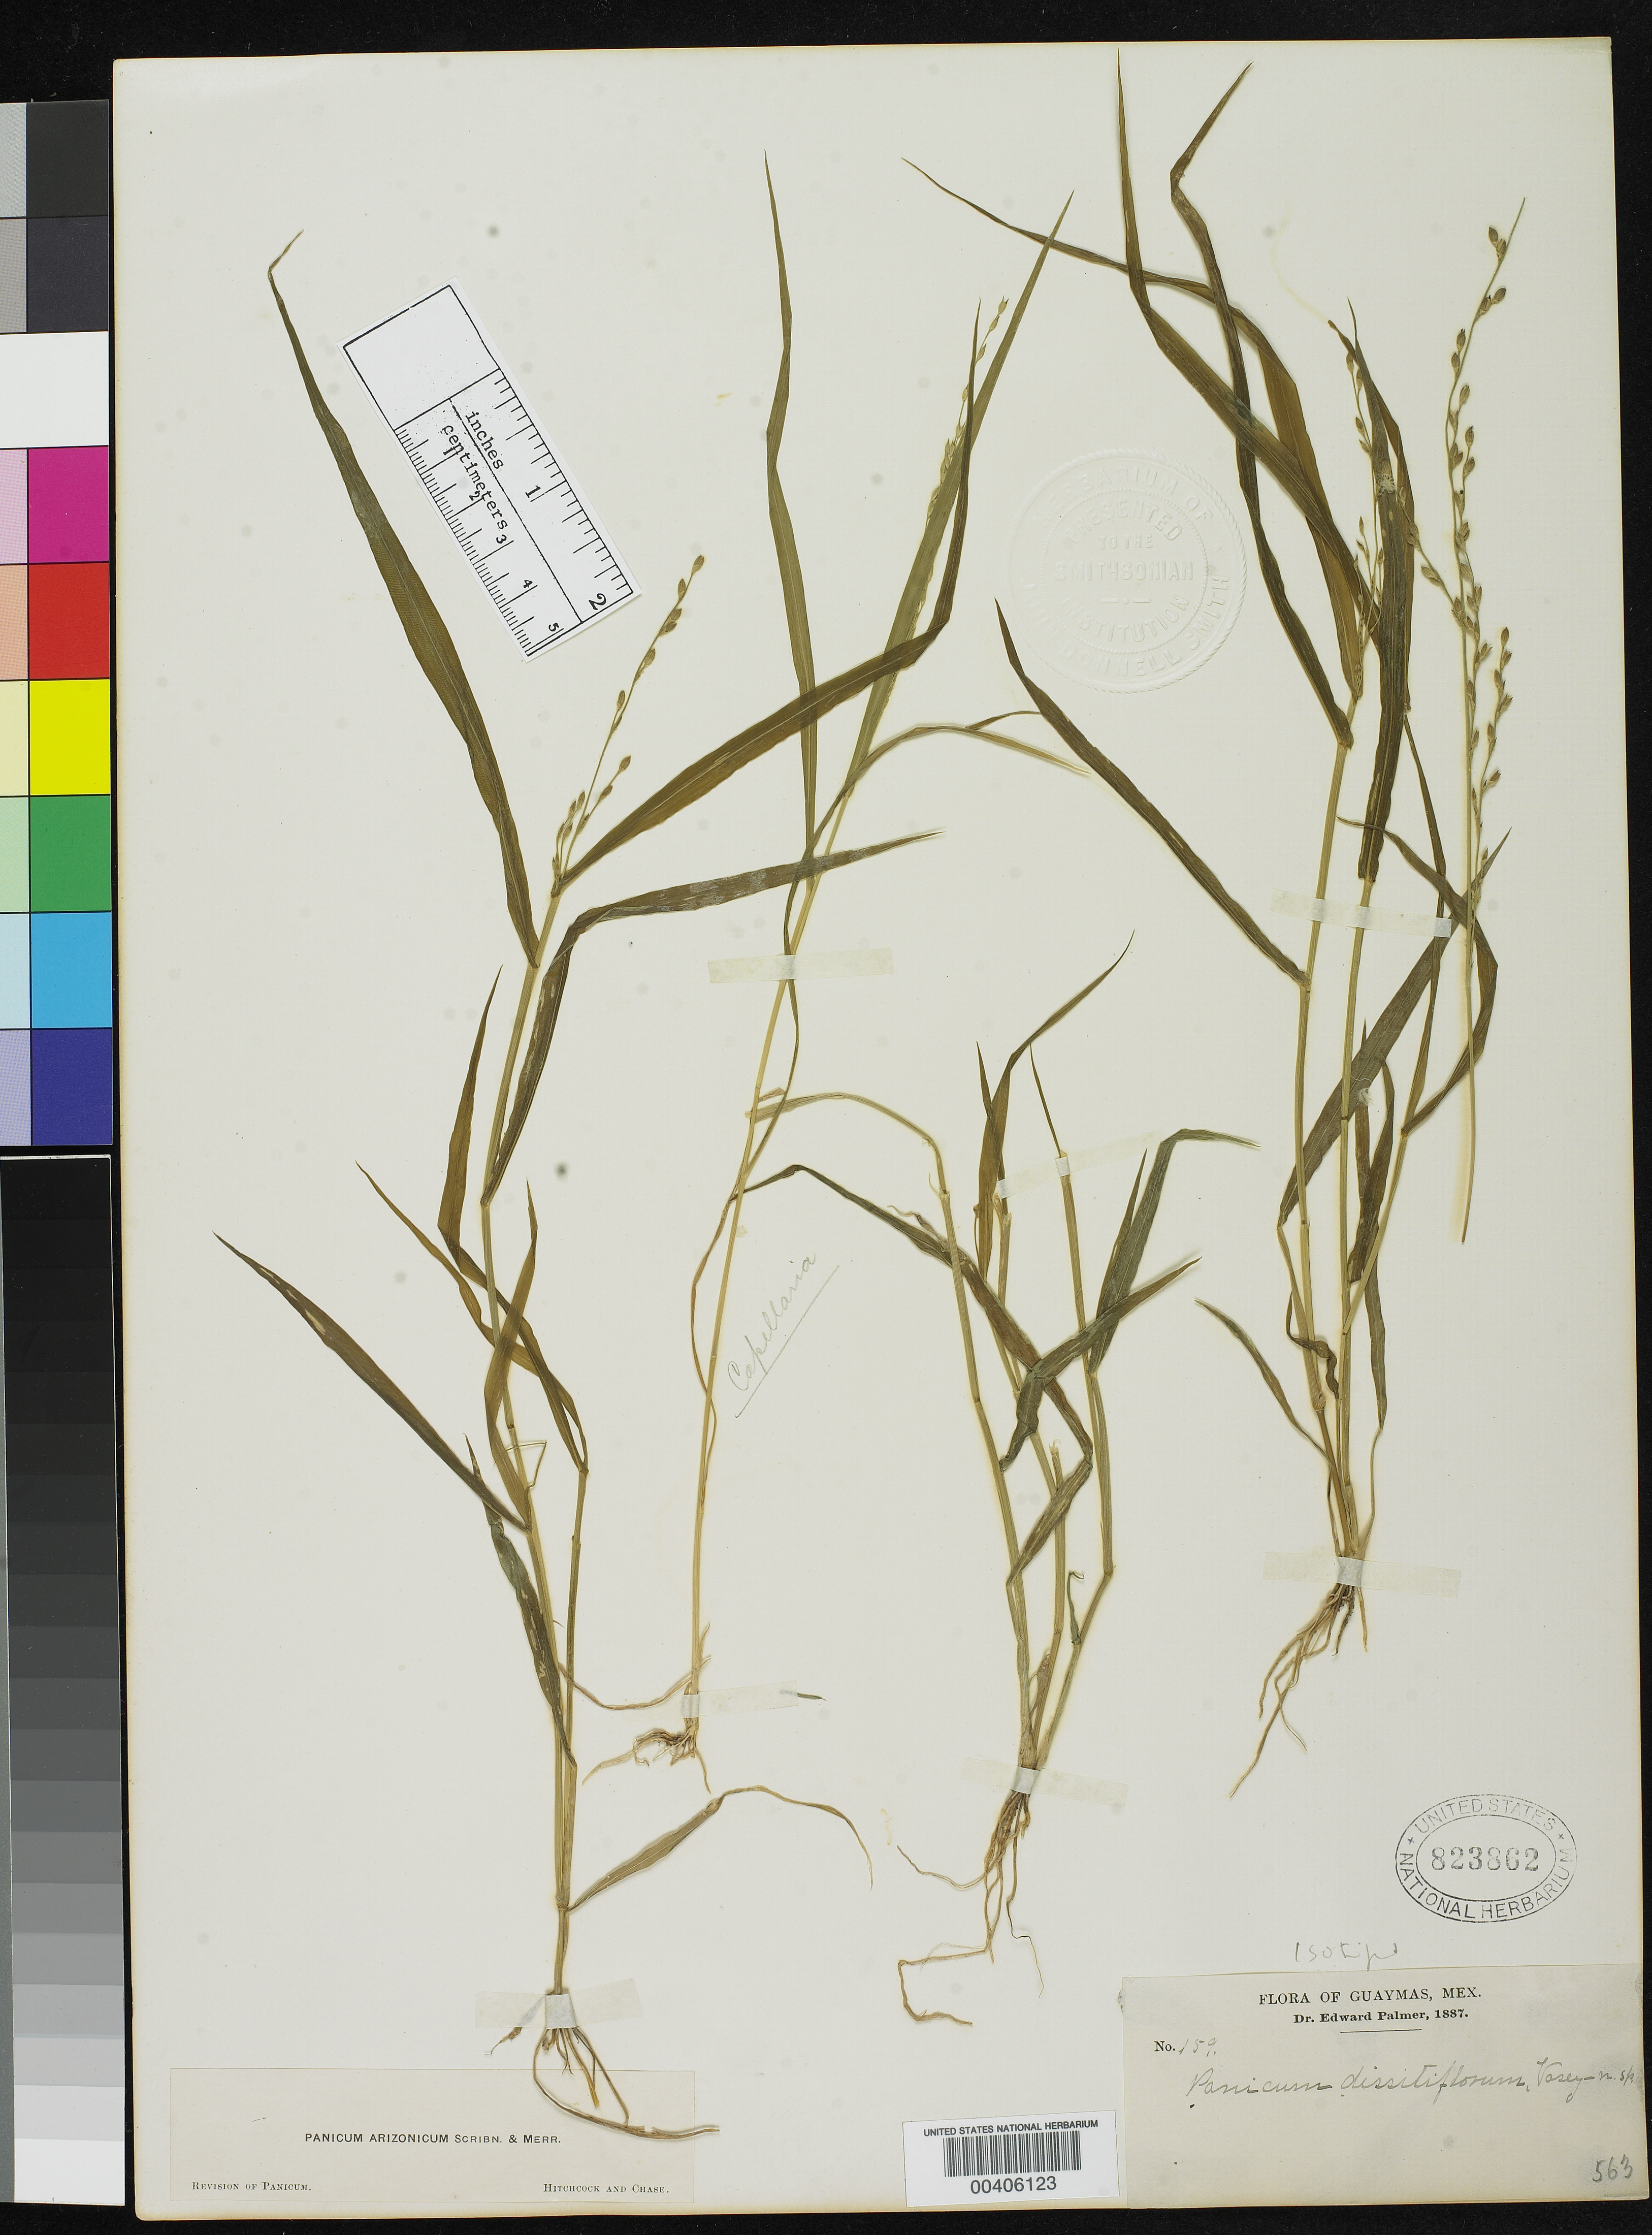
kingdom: Plantae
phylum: Tracheophyta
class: Liliopsida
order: Poales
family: Poaceae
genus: Panicum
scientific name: Panicum dissitiflorum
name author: Vasey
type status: Isolectotype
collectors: E. Palmer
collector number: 159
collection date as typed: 1887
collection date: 1887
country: Mexico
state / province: Sonora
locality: Guaymas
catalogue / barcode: US 823862